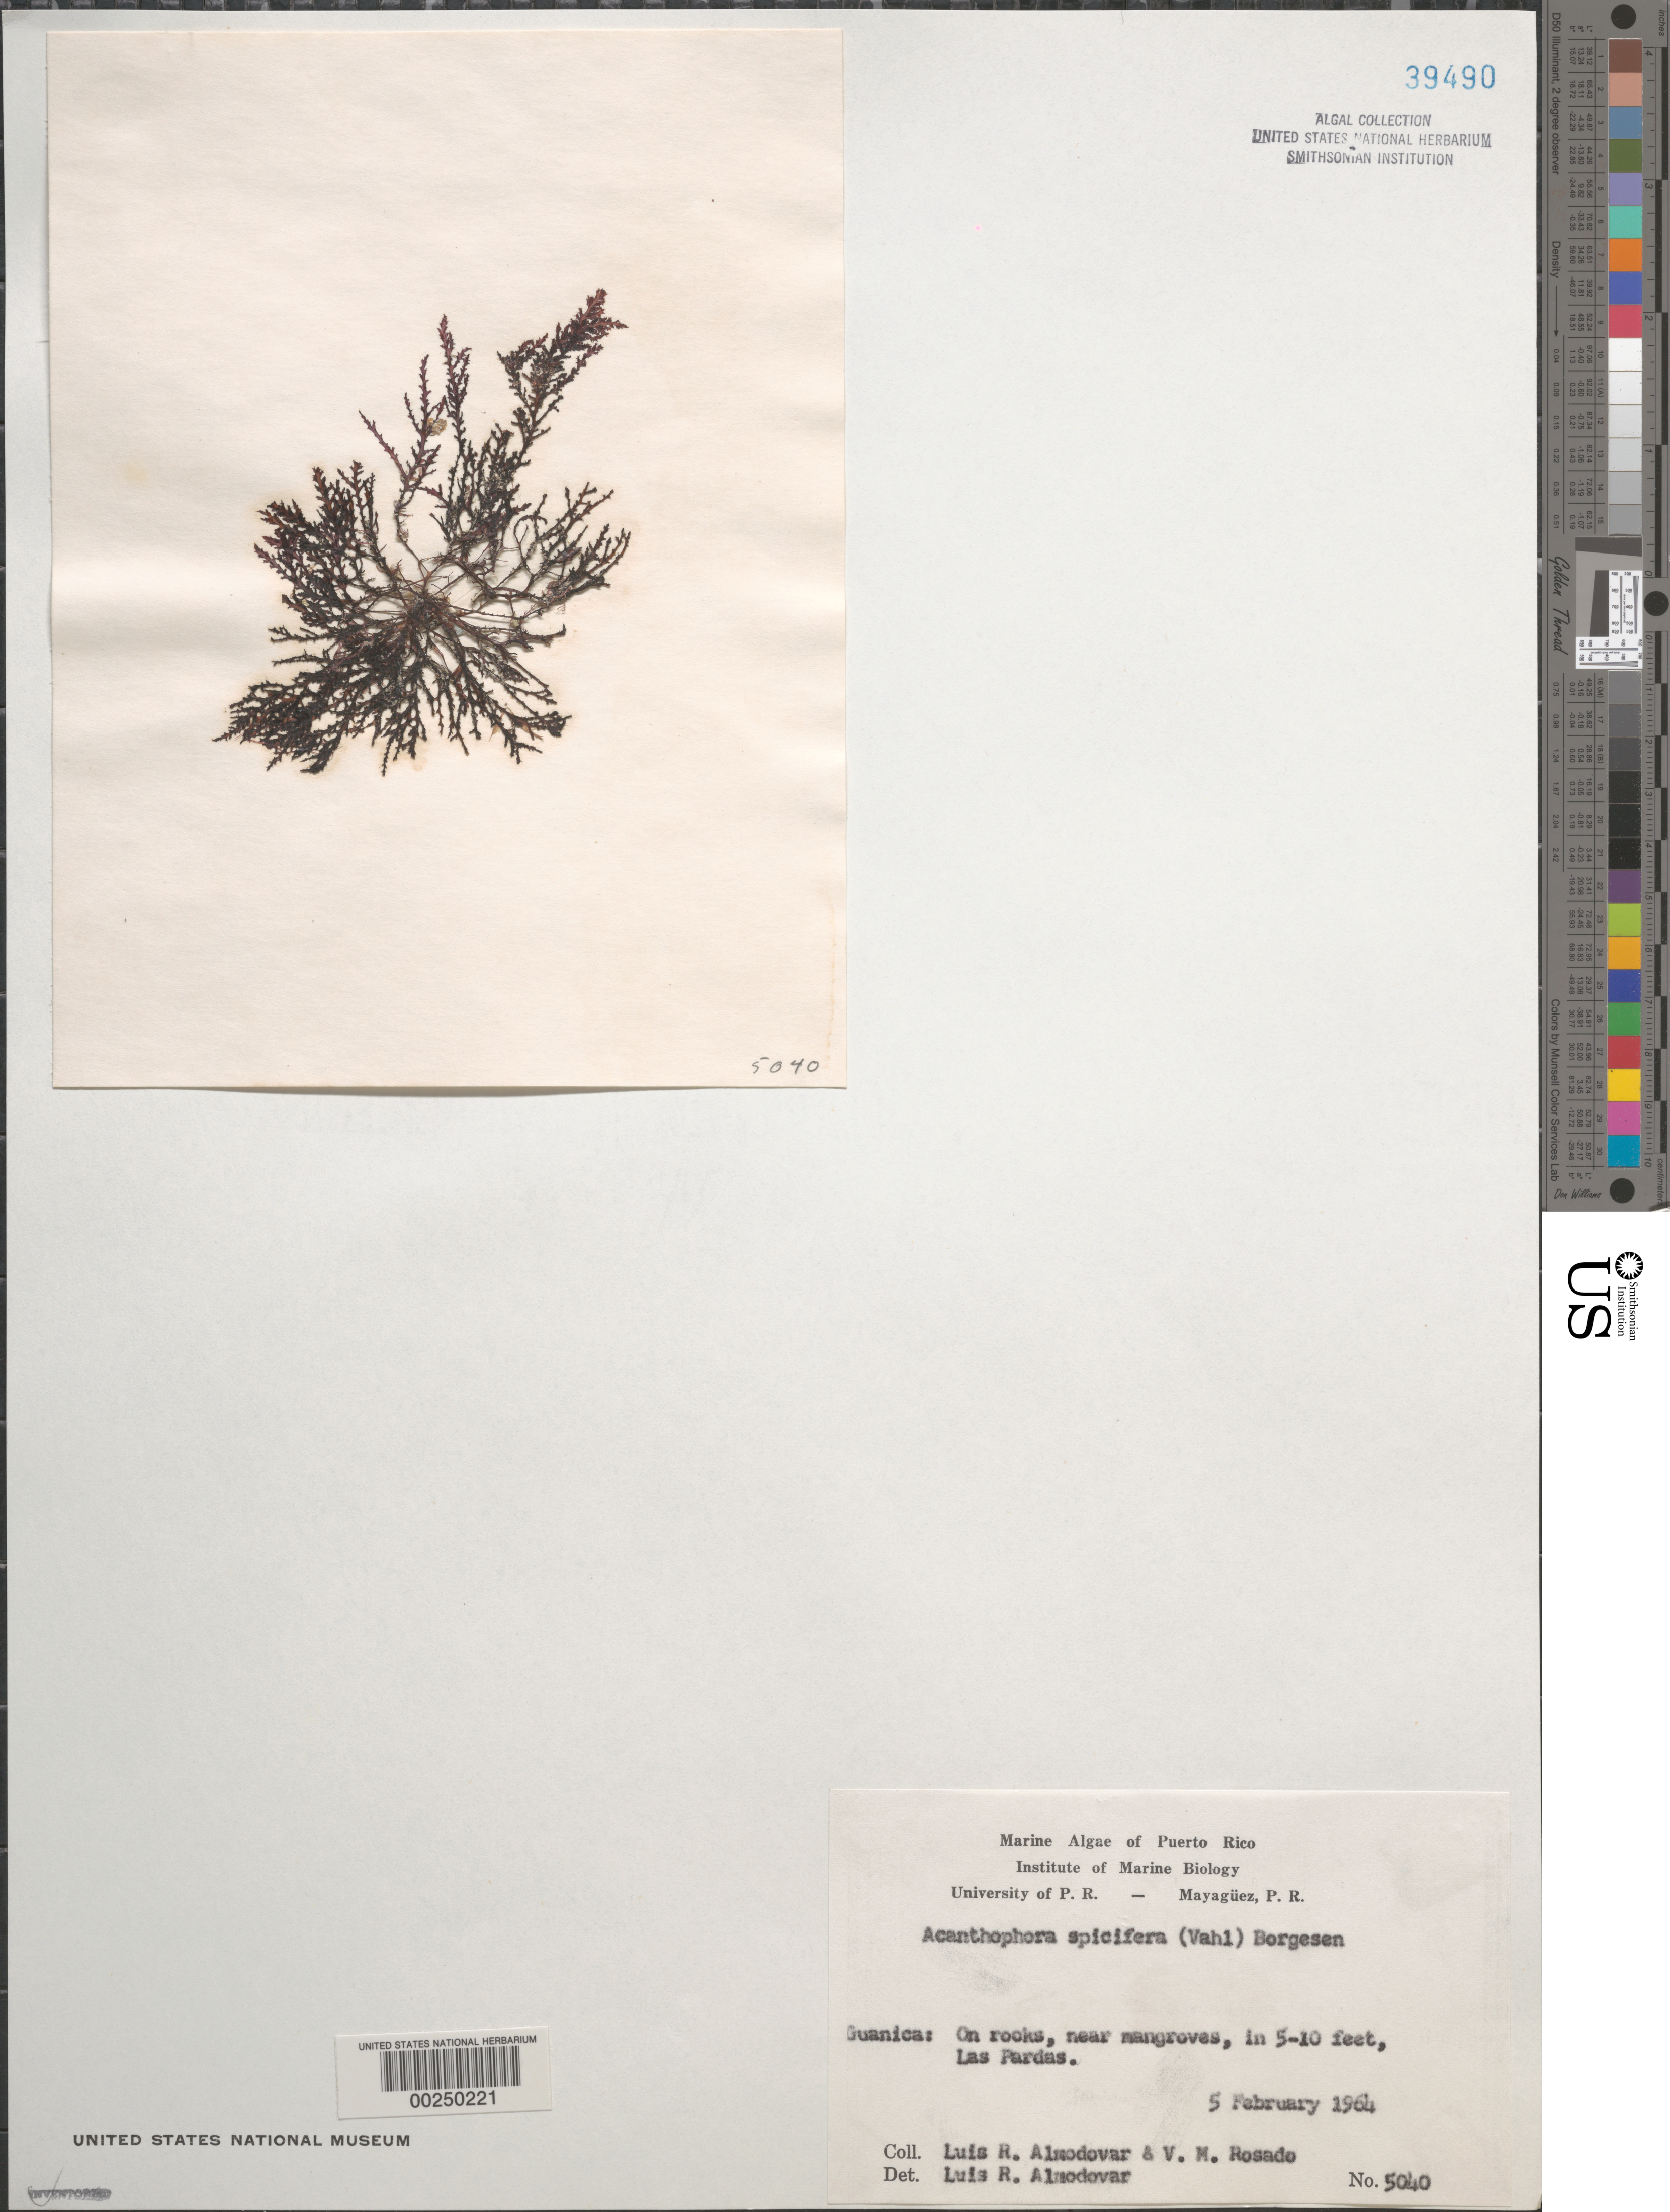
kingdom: Plantae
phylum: Rhodophyta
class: Florideophyceae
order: Ceramiales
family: Rhodomelaceae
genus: Acanthophora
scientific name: Acanthophora spicifera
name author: (Vahl) Børgesen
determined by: Almodovar, L. R.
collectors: L. Almodovar & V. Rosado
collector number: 5040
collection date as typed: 05 Feb 1964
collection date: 1964-02-05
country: Puerto Rico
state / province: Guanica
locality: Las pardas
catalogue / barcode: US 39490